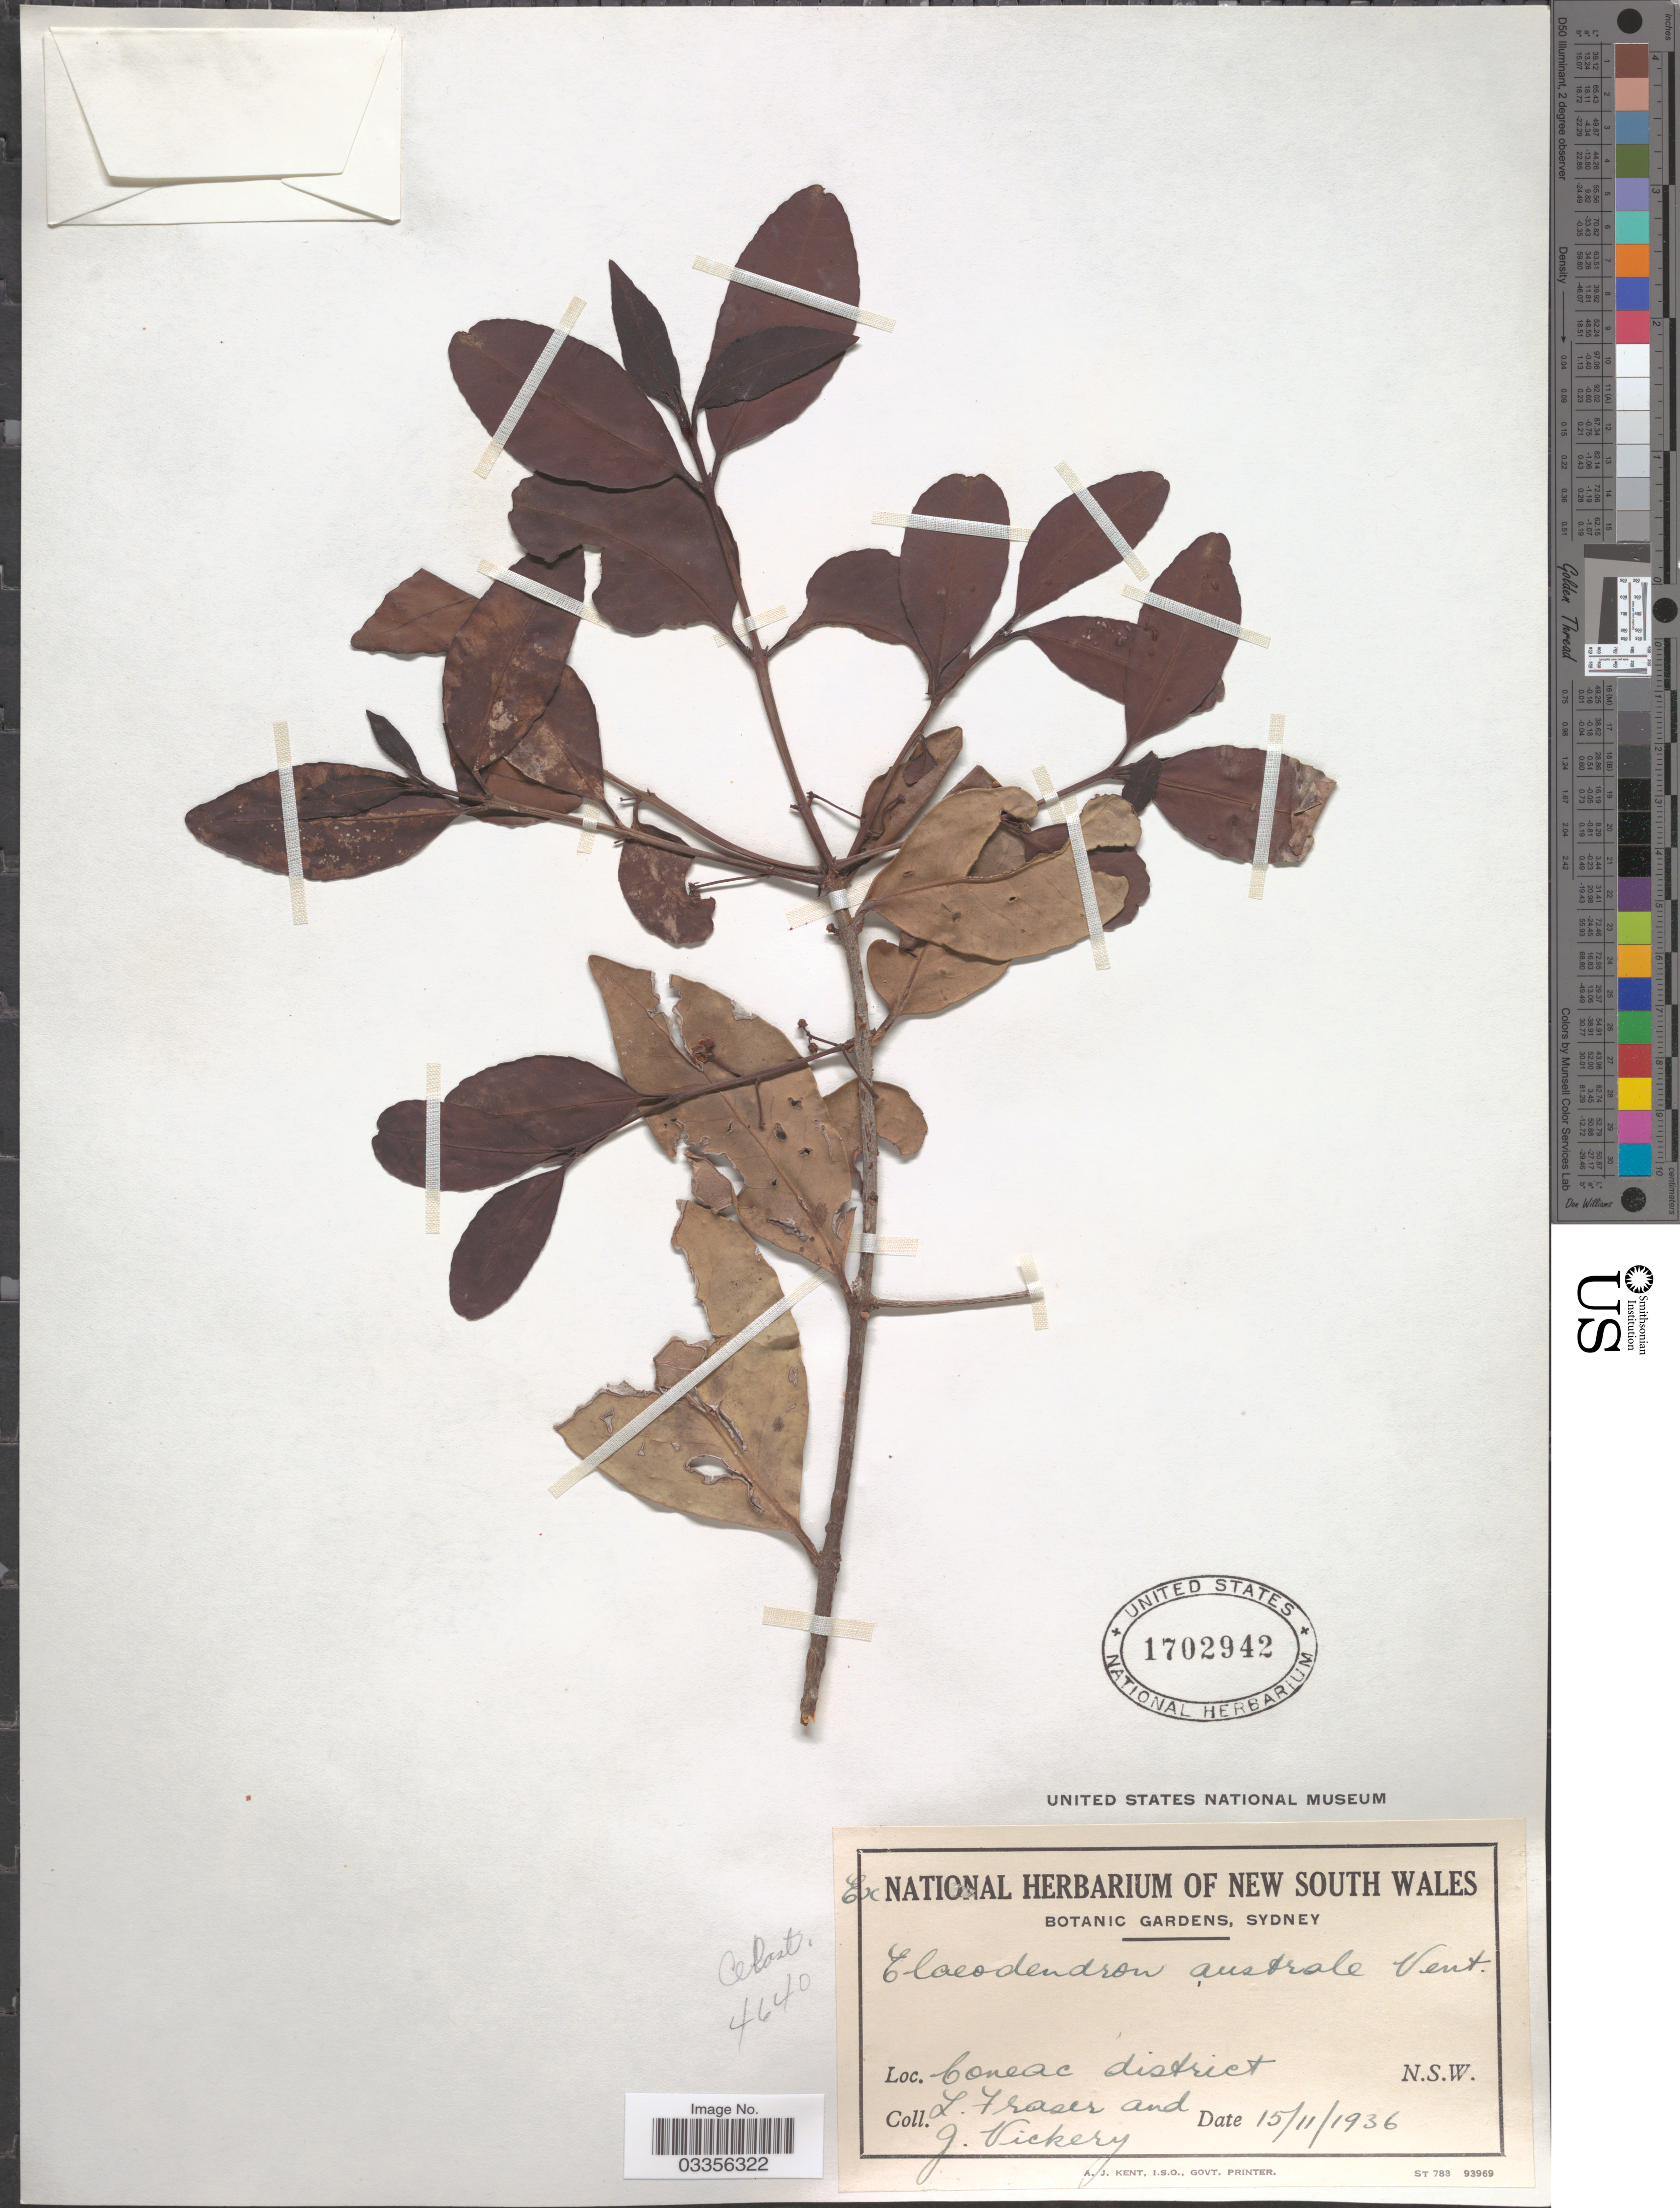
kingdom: Plantae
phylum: Tracheophyta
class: Magnoliopsida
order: Celastrales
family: Celastraceae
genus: Elaeodendron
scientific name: Elaeodendron australe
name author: Vent.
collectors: L. Fraser & J. Vickery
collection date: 1936-11-15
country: Australia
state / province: New South Wales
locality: Coneac district.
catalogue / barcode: US 1702942